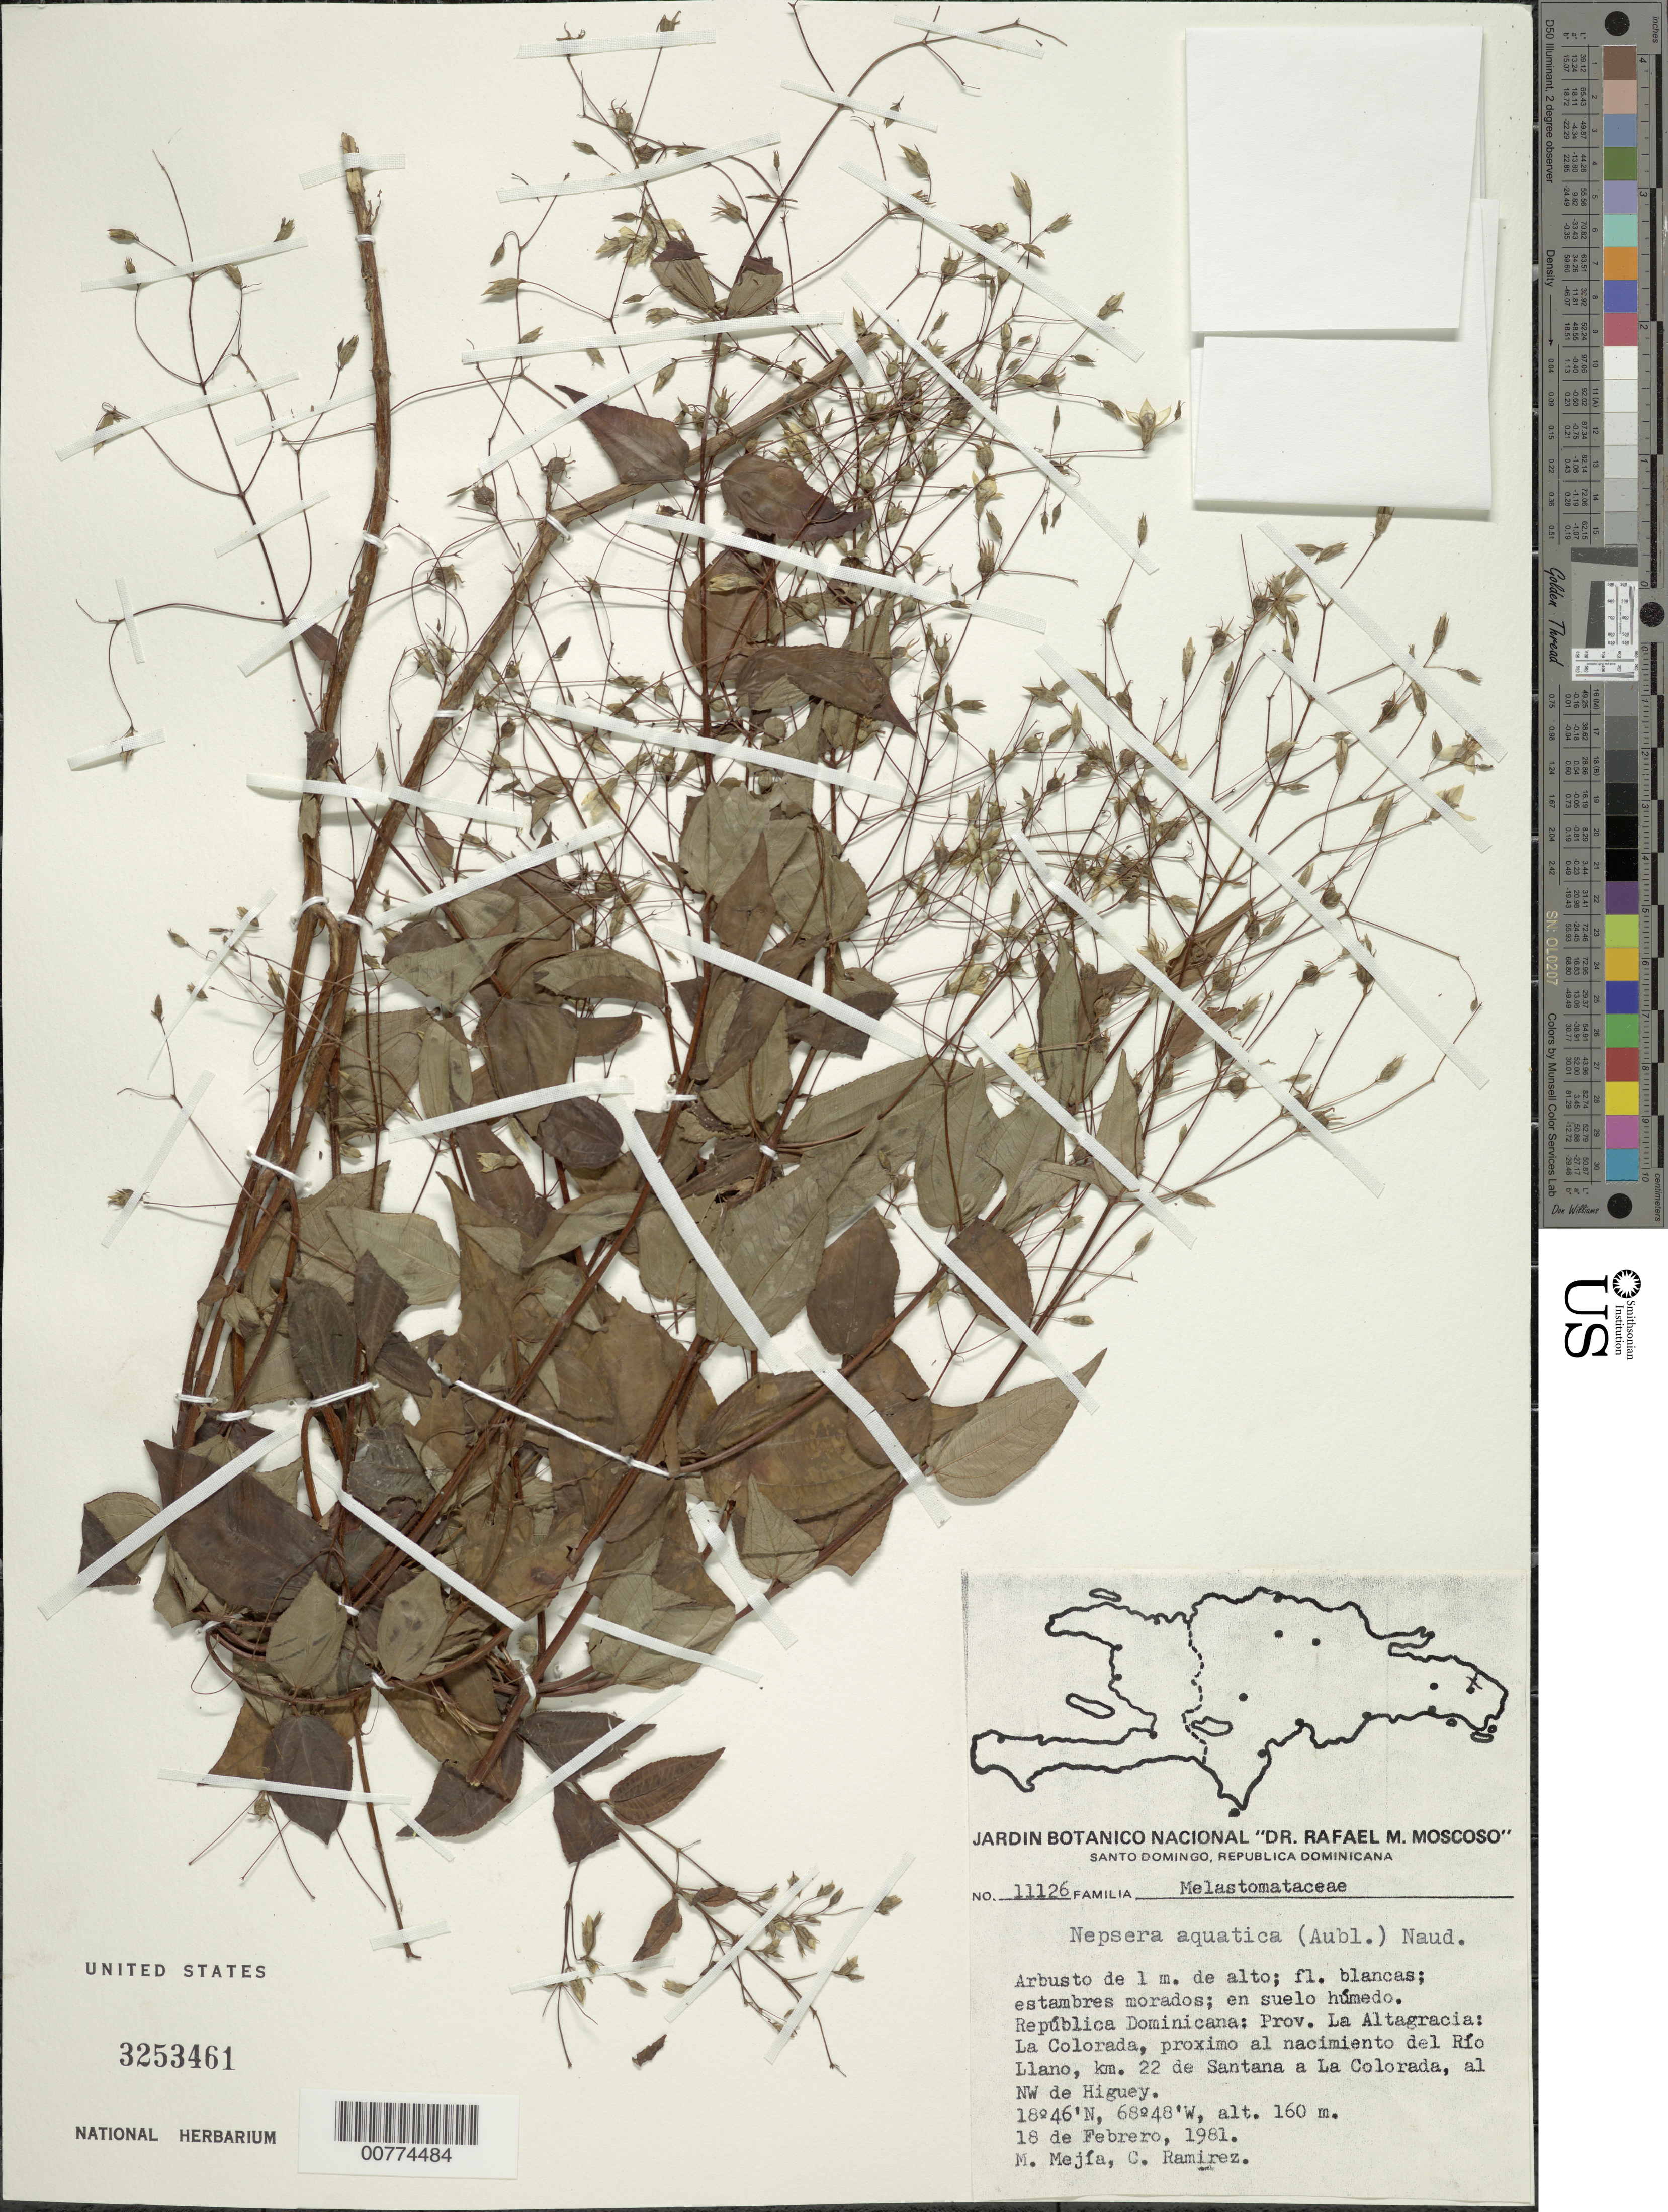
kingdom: Plantae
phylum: Tracheophyta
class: Magnoliopsida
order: Myrtales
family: Melastomataceae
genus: Nepsera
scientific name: Nepsera aquatica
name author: (Aubl.) Naudin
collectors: M. Mejia & C. Ramirez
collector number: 11126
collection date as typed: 18 Feb 1981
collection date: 1981-02-18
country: Dominican Republic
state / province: La Altagracia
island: Hispaniola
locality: La Colorada, next to Rio Llano source, km 22 from Santana to La Colorada, to NW of Higuey.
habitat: Humid soil.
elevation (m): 160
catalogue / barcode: US 3253461